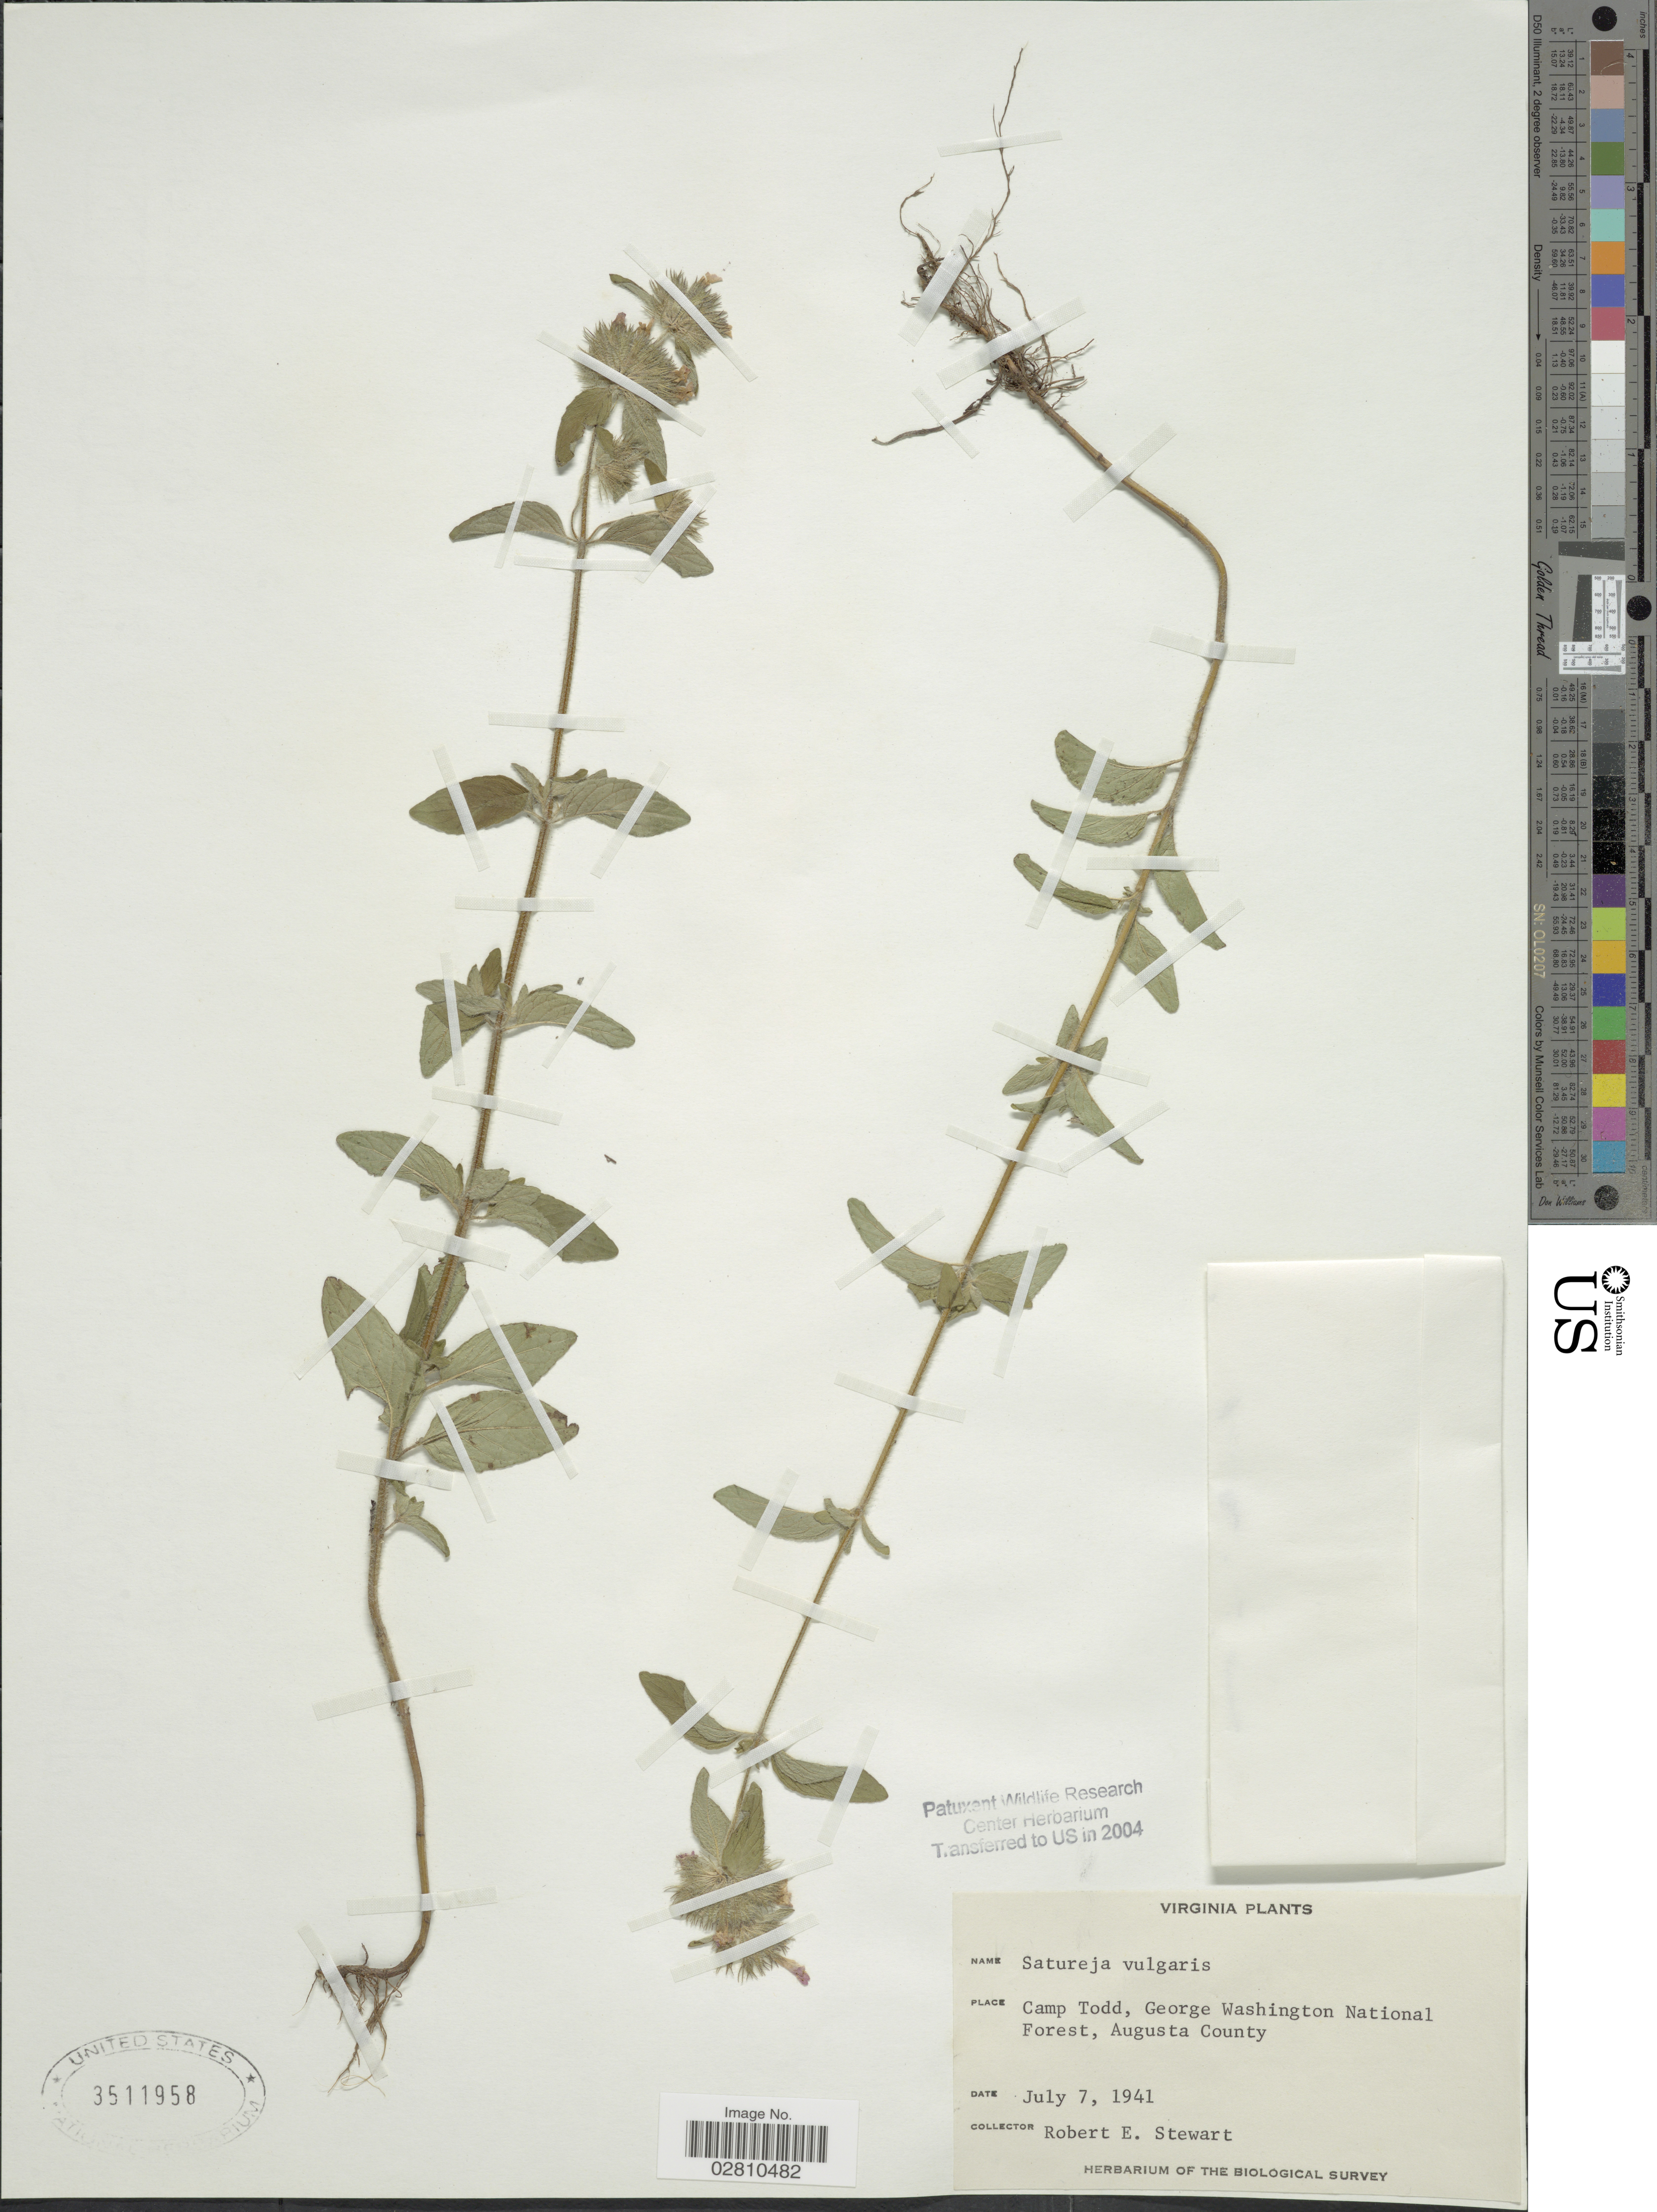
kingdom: Plantae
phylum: Tracheophyta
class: Magnoliopsida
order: Lamiales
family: Lamiaceae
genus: Clinopodium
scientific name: Clinopodium vulgare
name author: L.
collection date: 1941-07-07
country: United States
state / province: Virginia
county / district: Augusta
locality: Camp Todd, George Washington National Forest, Augusta County.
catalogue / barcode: US 3511958